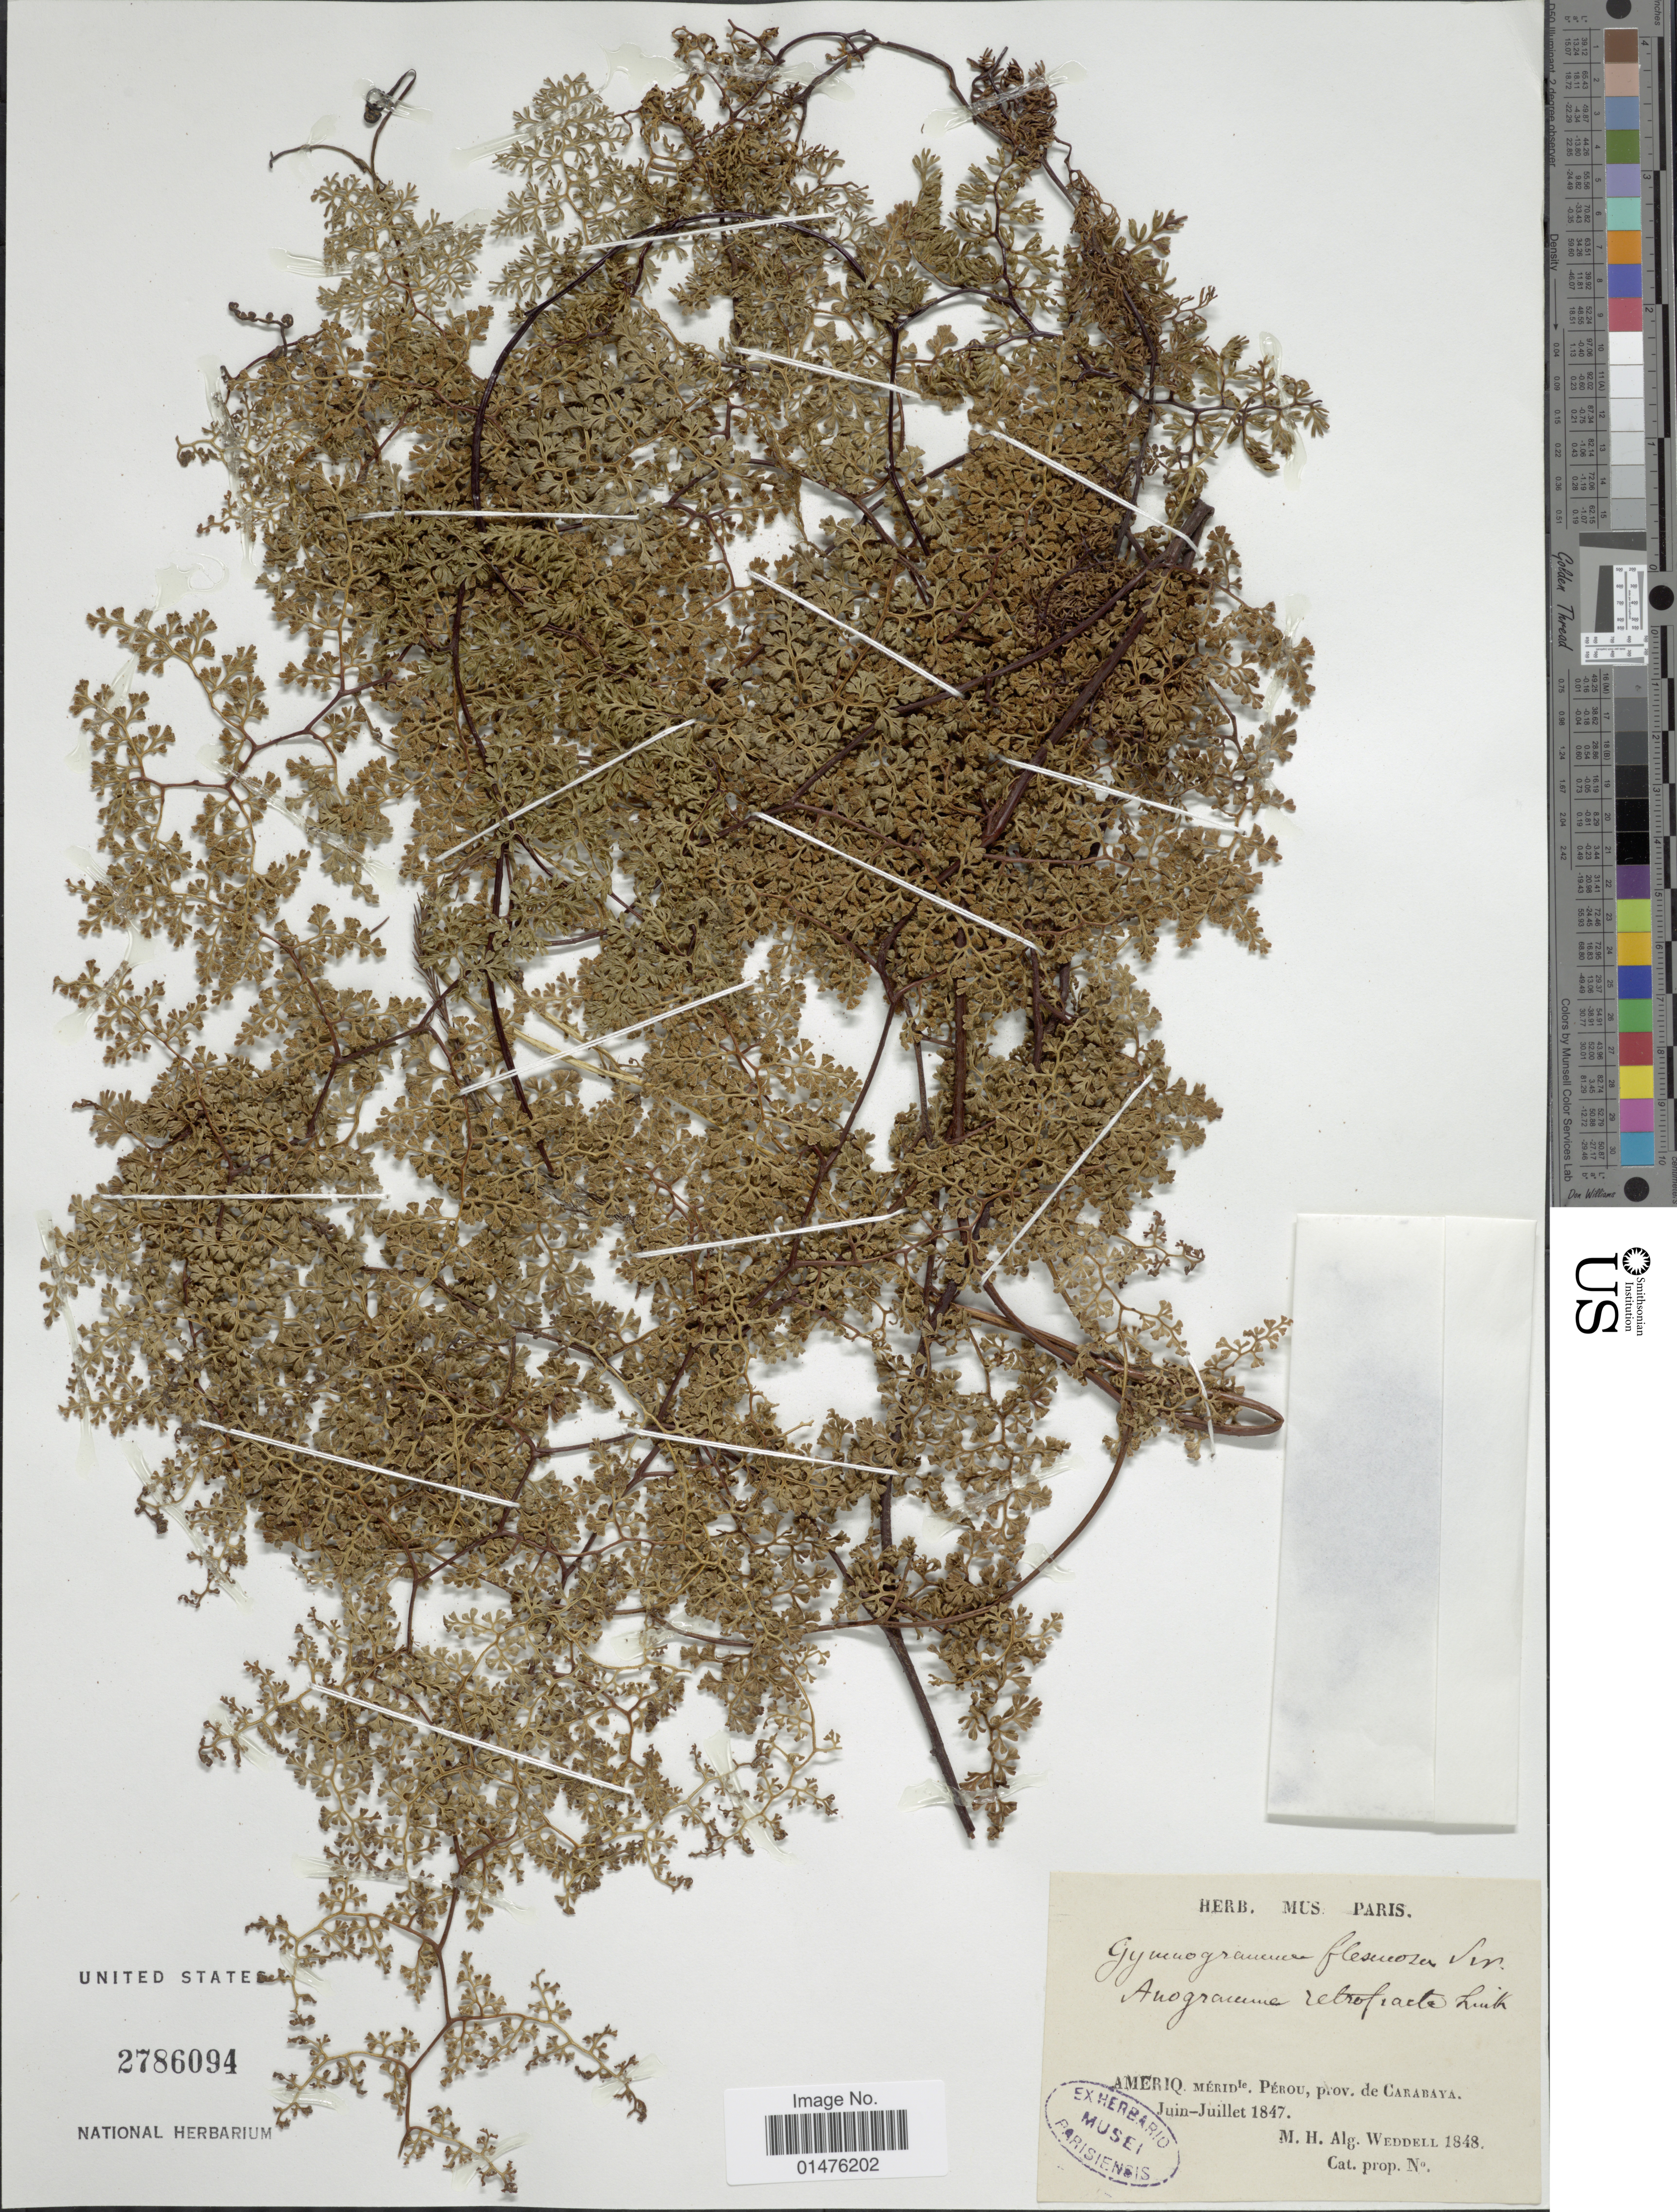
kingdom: Plantae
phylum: Tracheophyta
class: Polypodiopsida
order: Polypodiales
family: Pteridaceae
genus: Jamesonia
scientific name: Jamesonia flexuosa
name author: (Humb. & Bonpl.) Christenh.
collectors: H. A. Weddell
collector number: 1848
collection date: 1847-06/1847-07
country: Peru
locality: Amerio. meridle, prov. de Carabaya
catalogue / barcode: US 2786094